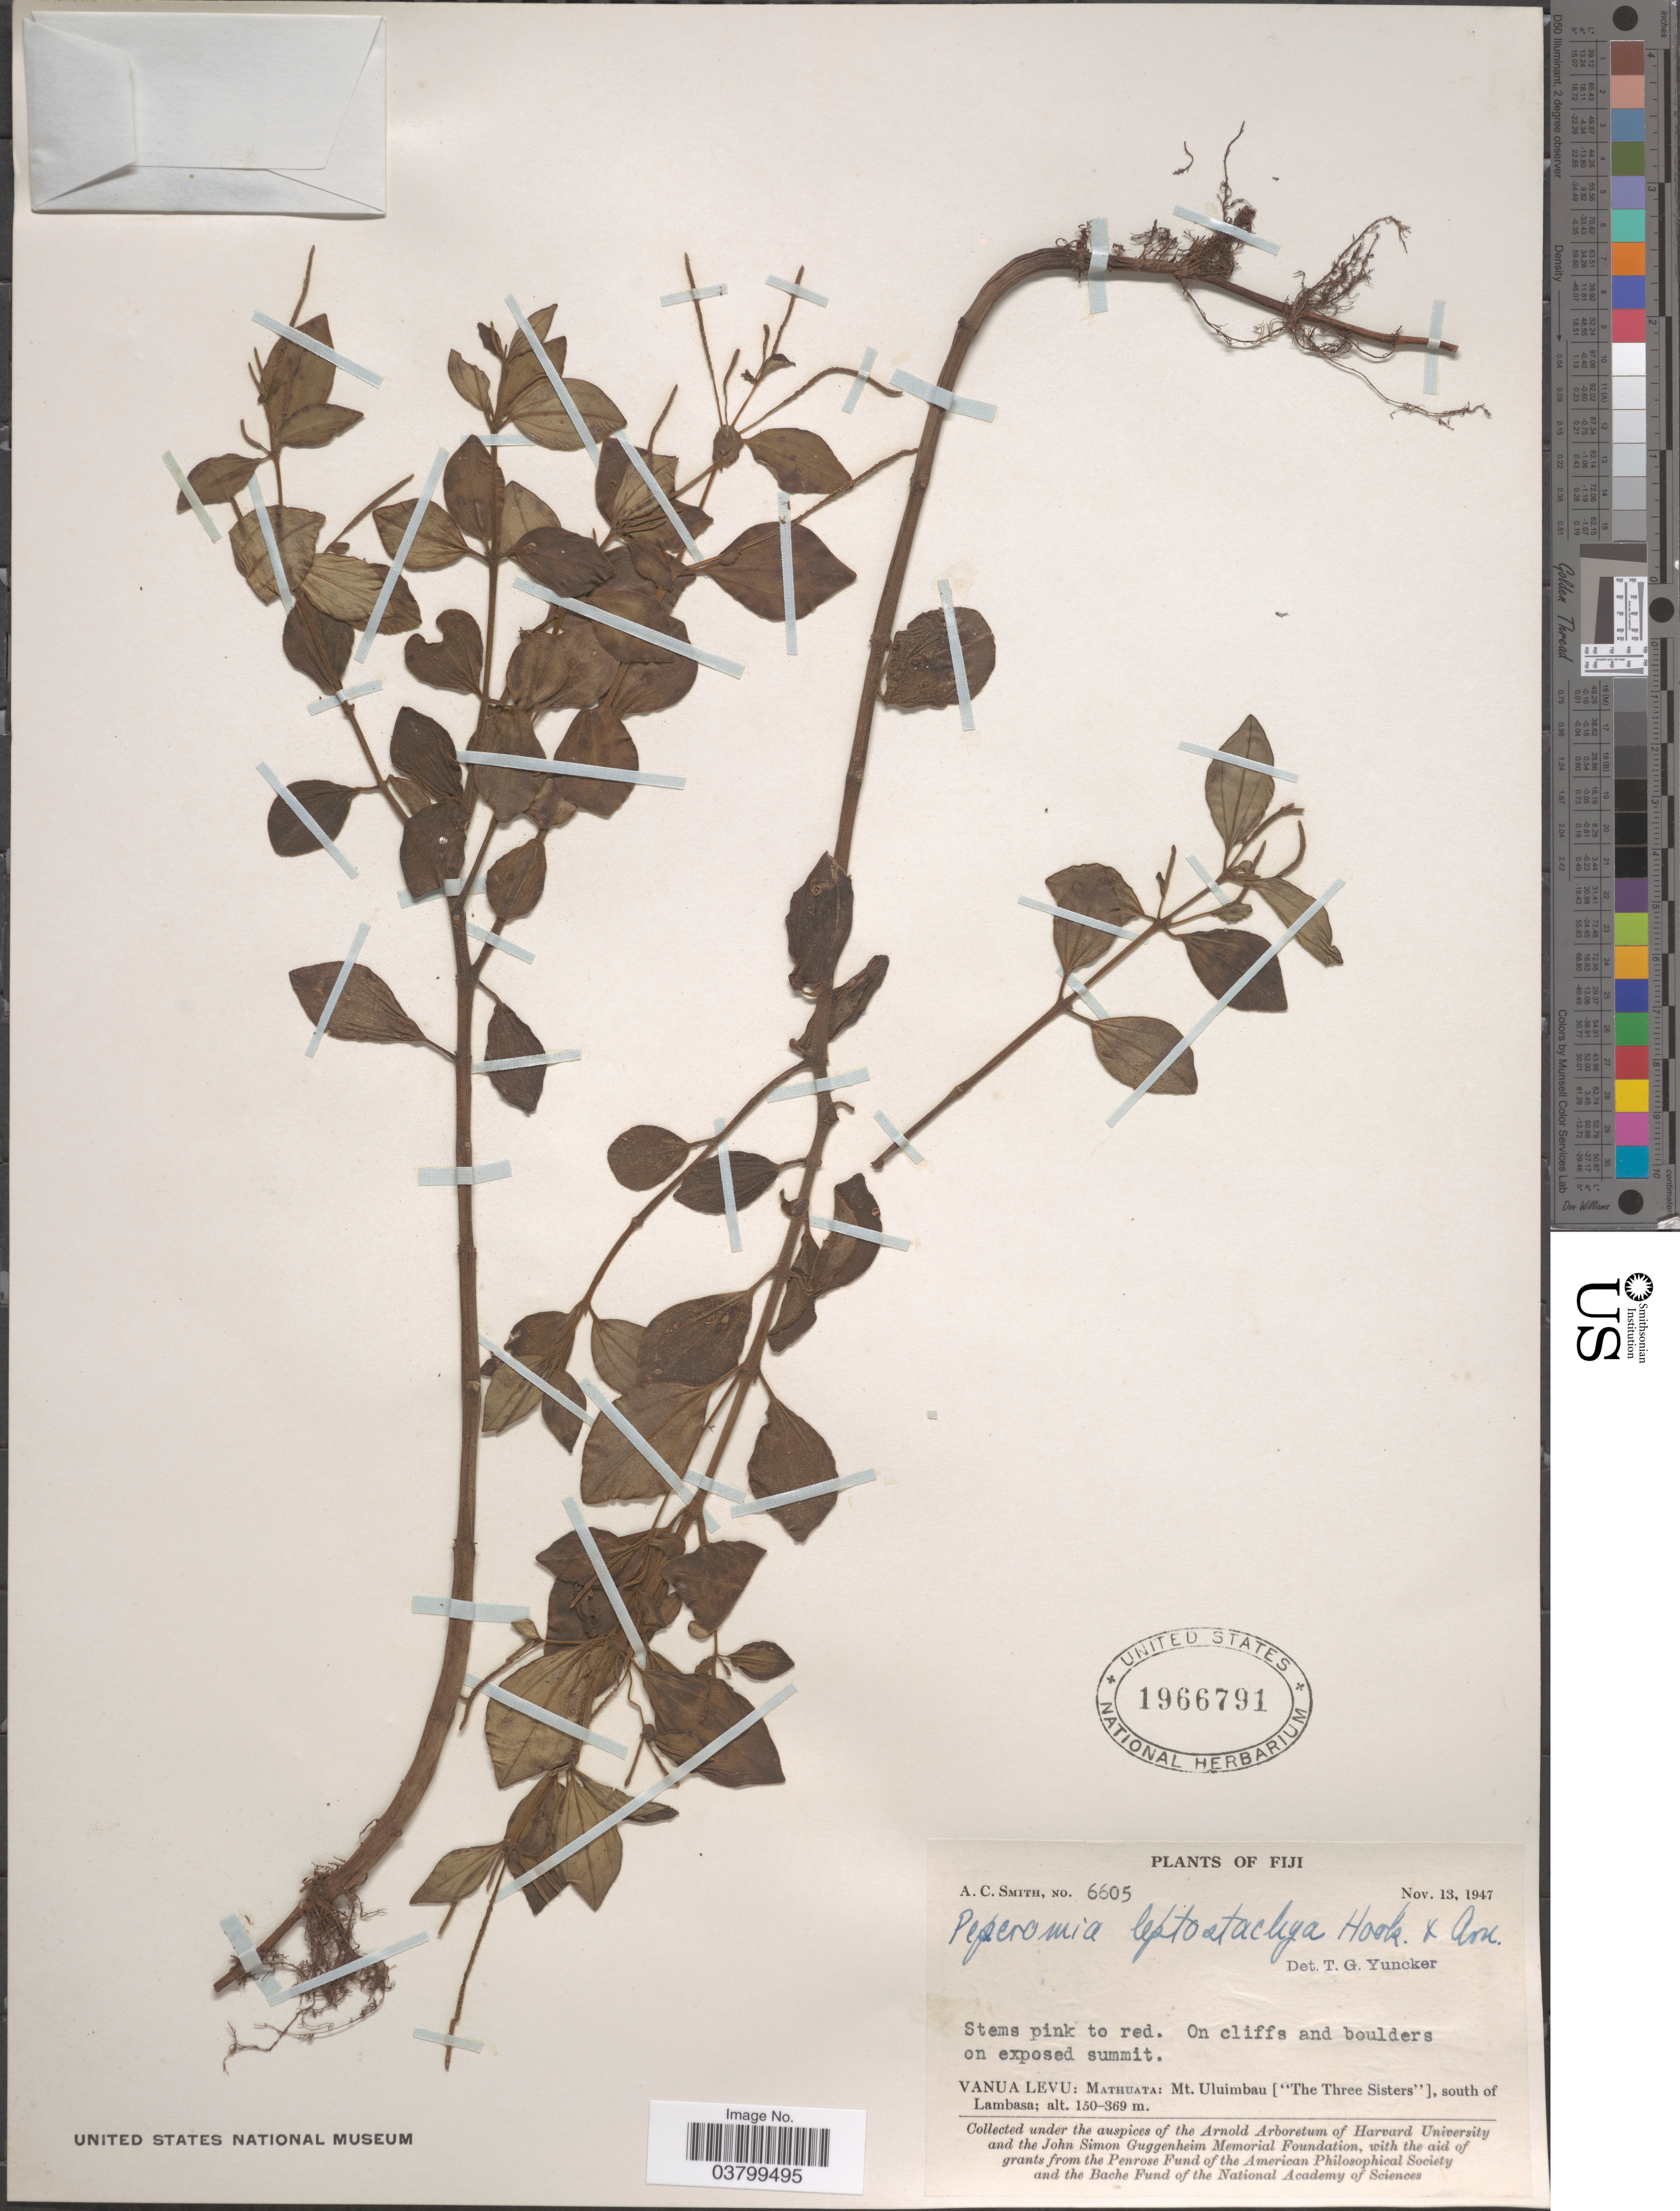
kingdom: Plantae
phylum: Tracheophyta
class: Magnoliopsida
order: Piperales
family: Piperaceae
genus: Peperomia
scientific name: Peperomia leptostachya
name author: Hook. & Arn.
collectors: A. C. Smith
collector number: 6605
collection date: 1947-11-13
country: Fiji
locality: Vanua Levu: Mathuata: Mt. Uluimbau ["The Three Sisters"], south of Lambasa.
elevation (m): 150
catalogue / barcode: US 1966791